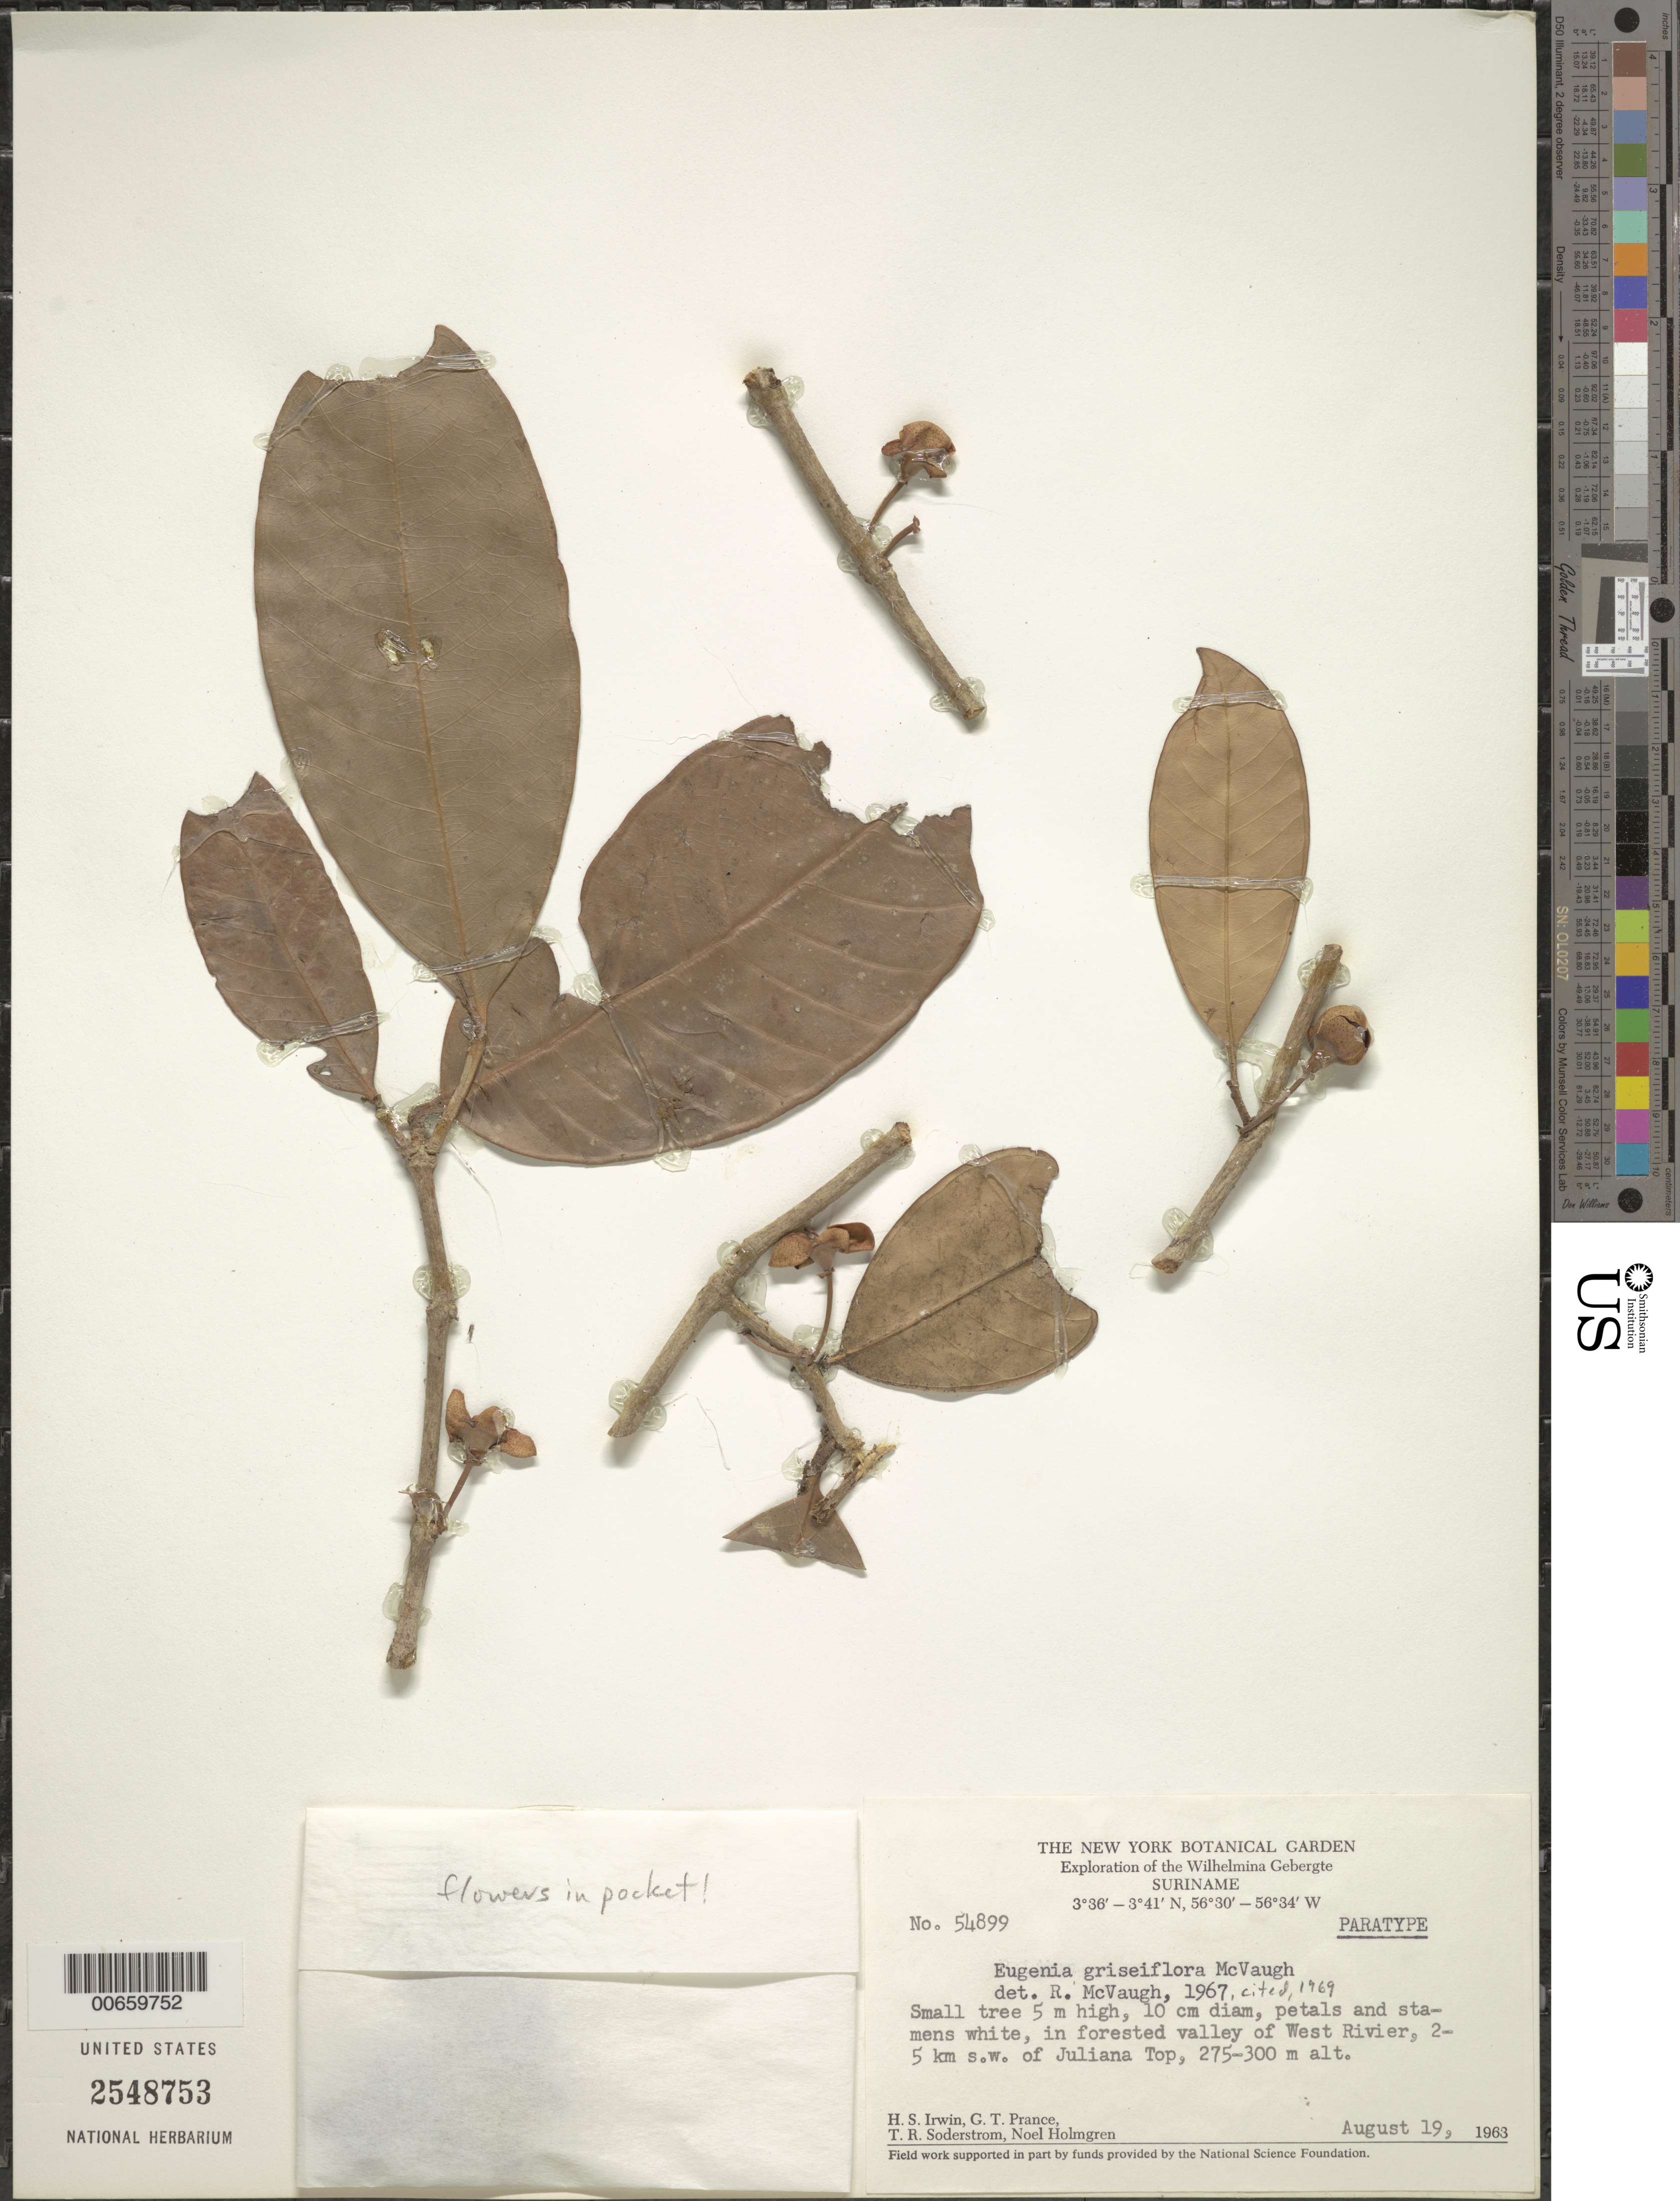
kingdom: Plantae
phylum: Tracheophyta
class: Magnoliopsida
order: Myrtales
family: Myrtaceae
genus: Eugenia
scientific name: Eugenia griseiflora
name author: McVaugh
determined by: McVaugh, R.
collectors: H. Irwin, G. T. Prance, T. R. Soderstrom & N. H. Holmgren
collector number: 54899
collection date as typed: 19-Aug-63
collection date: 1963-08-19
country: Suriname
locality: Juliana Top, 2-5 km SW of, in West R. valley, Wilhelmina Gebergte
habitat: Forested river valley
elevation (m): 275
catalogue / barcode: US 2548753